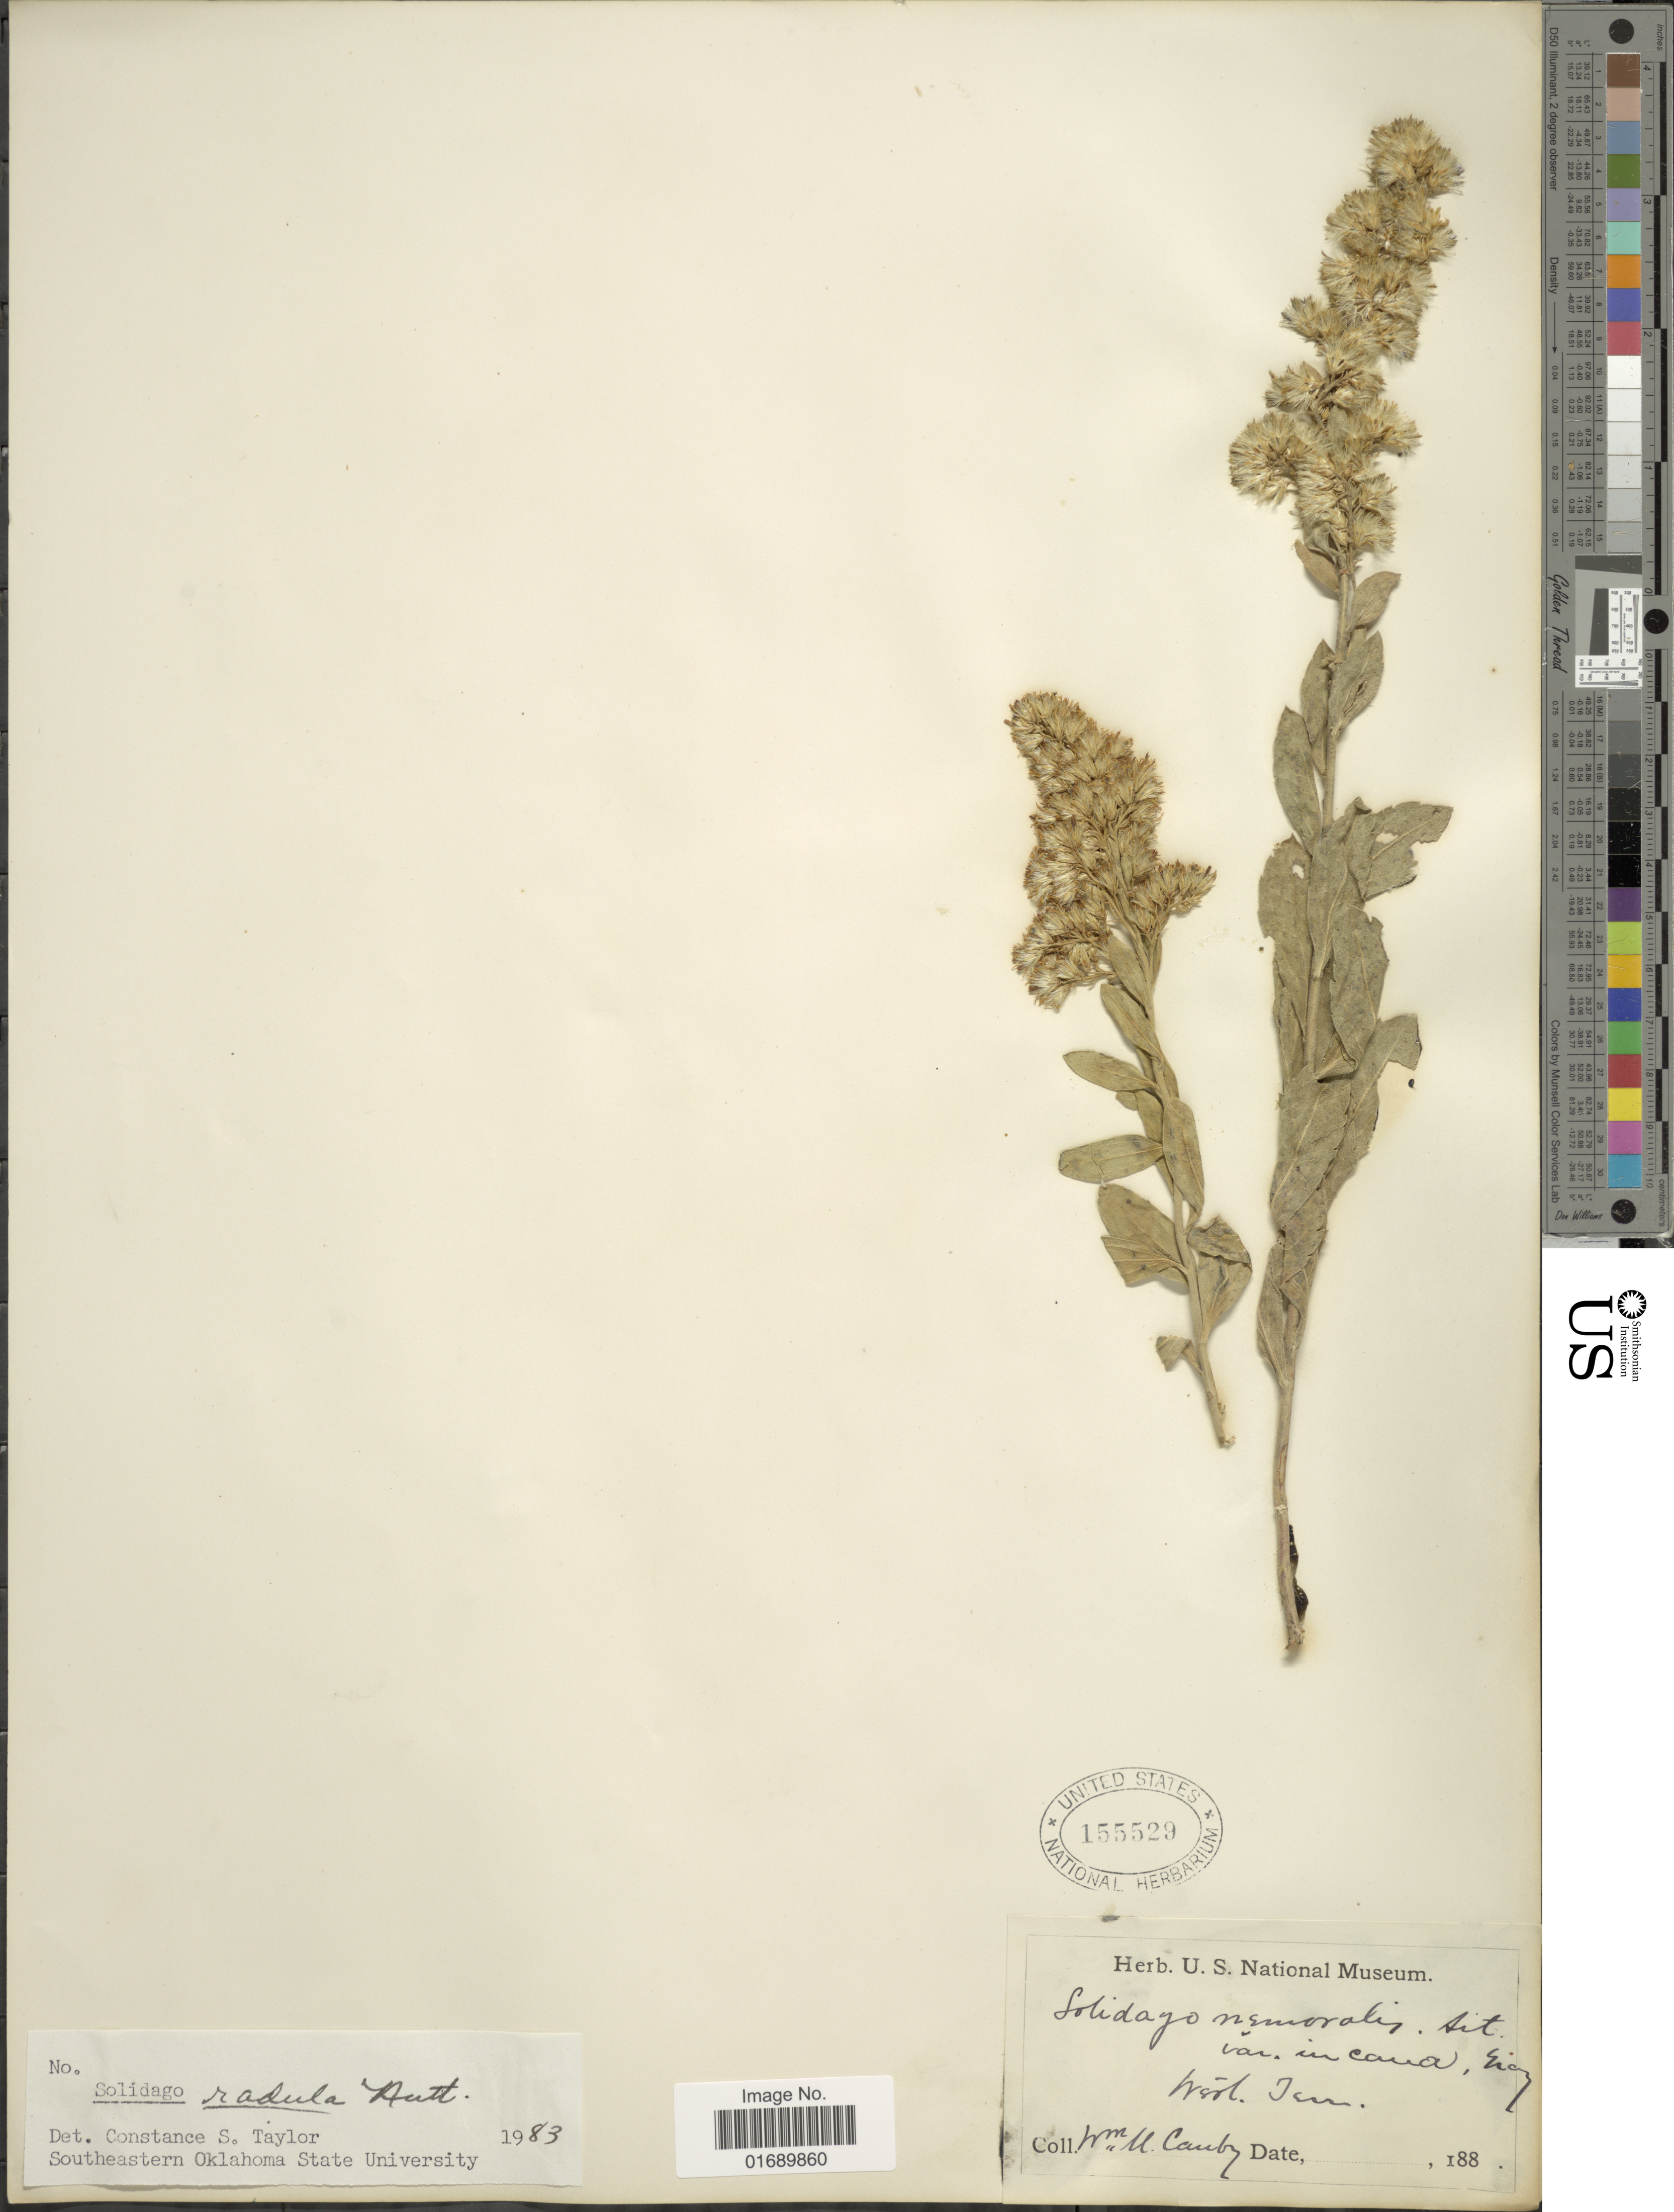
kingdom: Plantae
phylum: Tracheophyta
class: Magnoliopsida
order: Asterales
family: Asteraceae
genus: Solidago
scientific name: Solidago radula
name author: Nutt.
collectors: W. M. Canby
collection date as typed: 188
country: United States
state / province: Tennessee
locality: Westl. Tenn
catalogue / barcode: US 155529